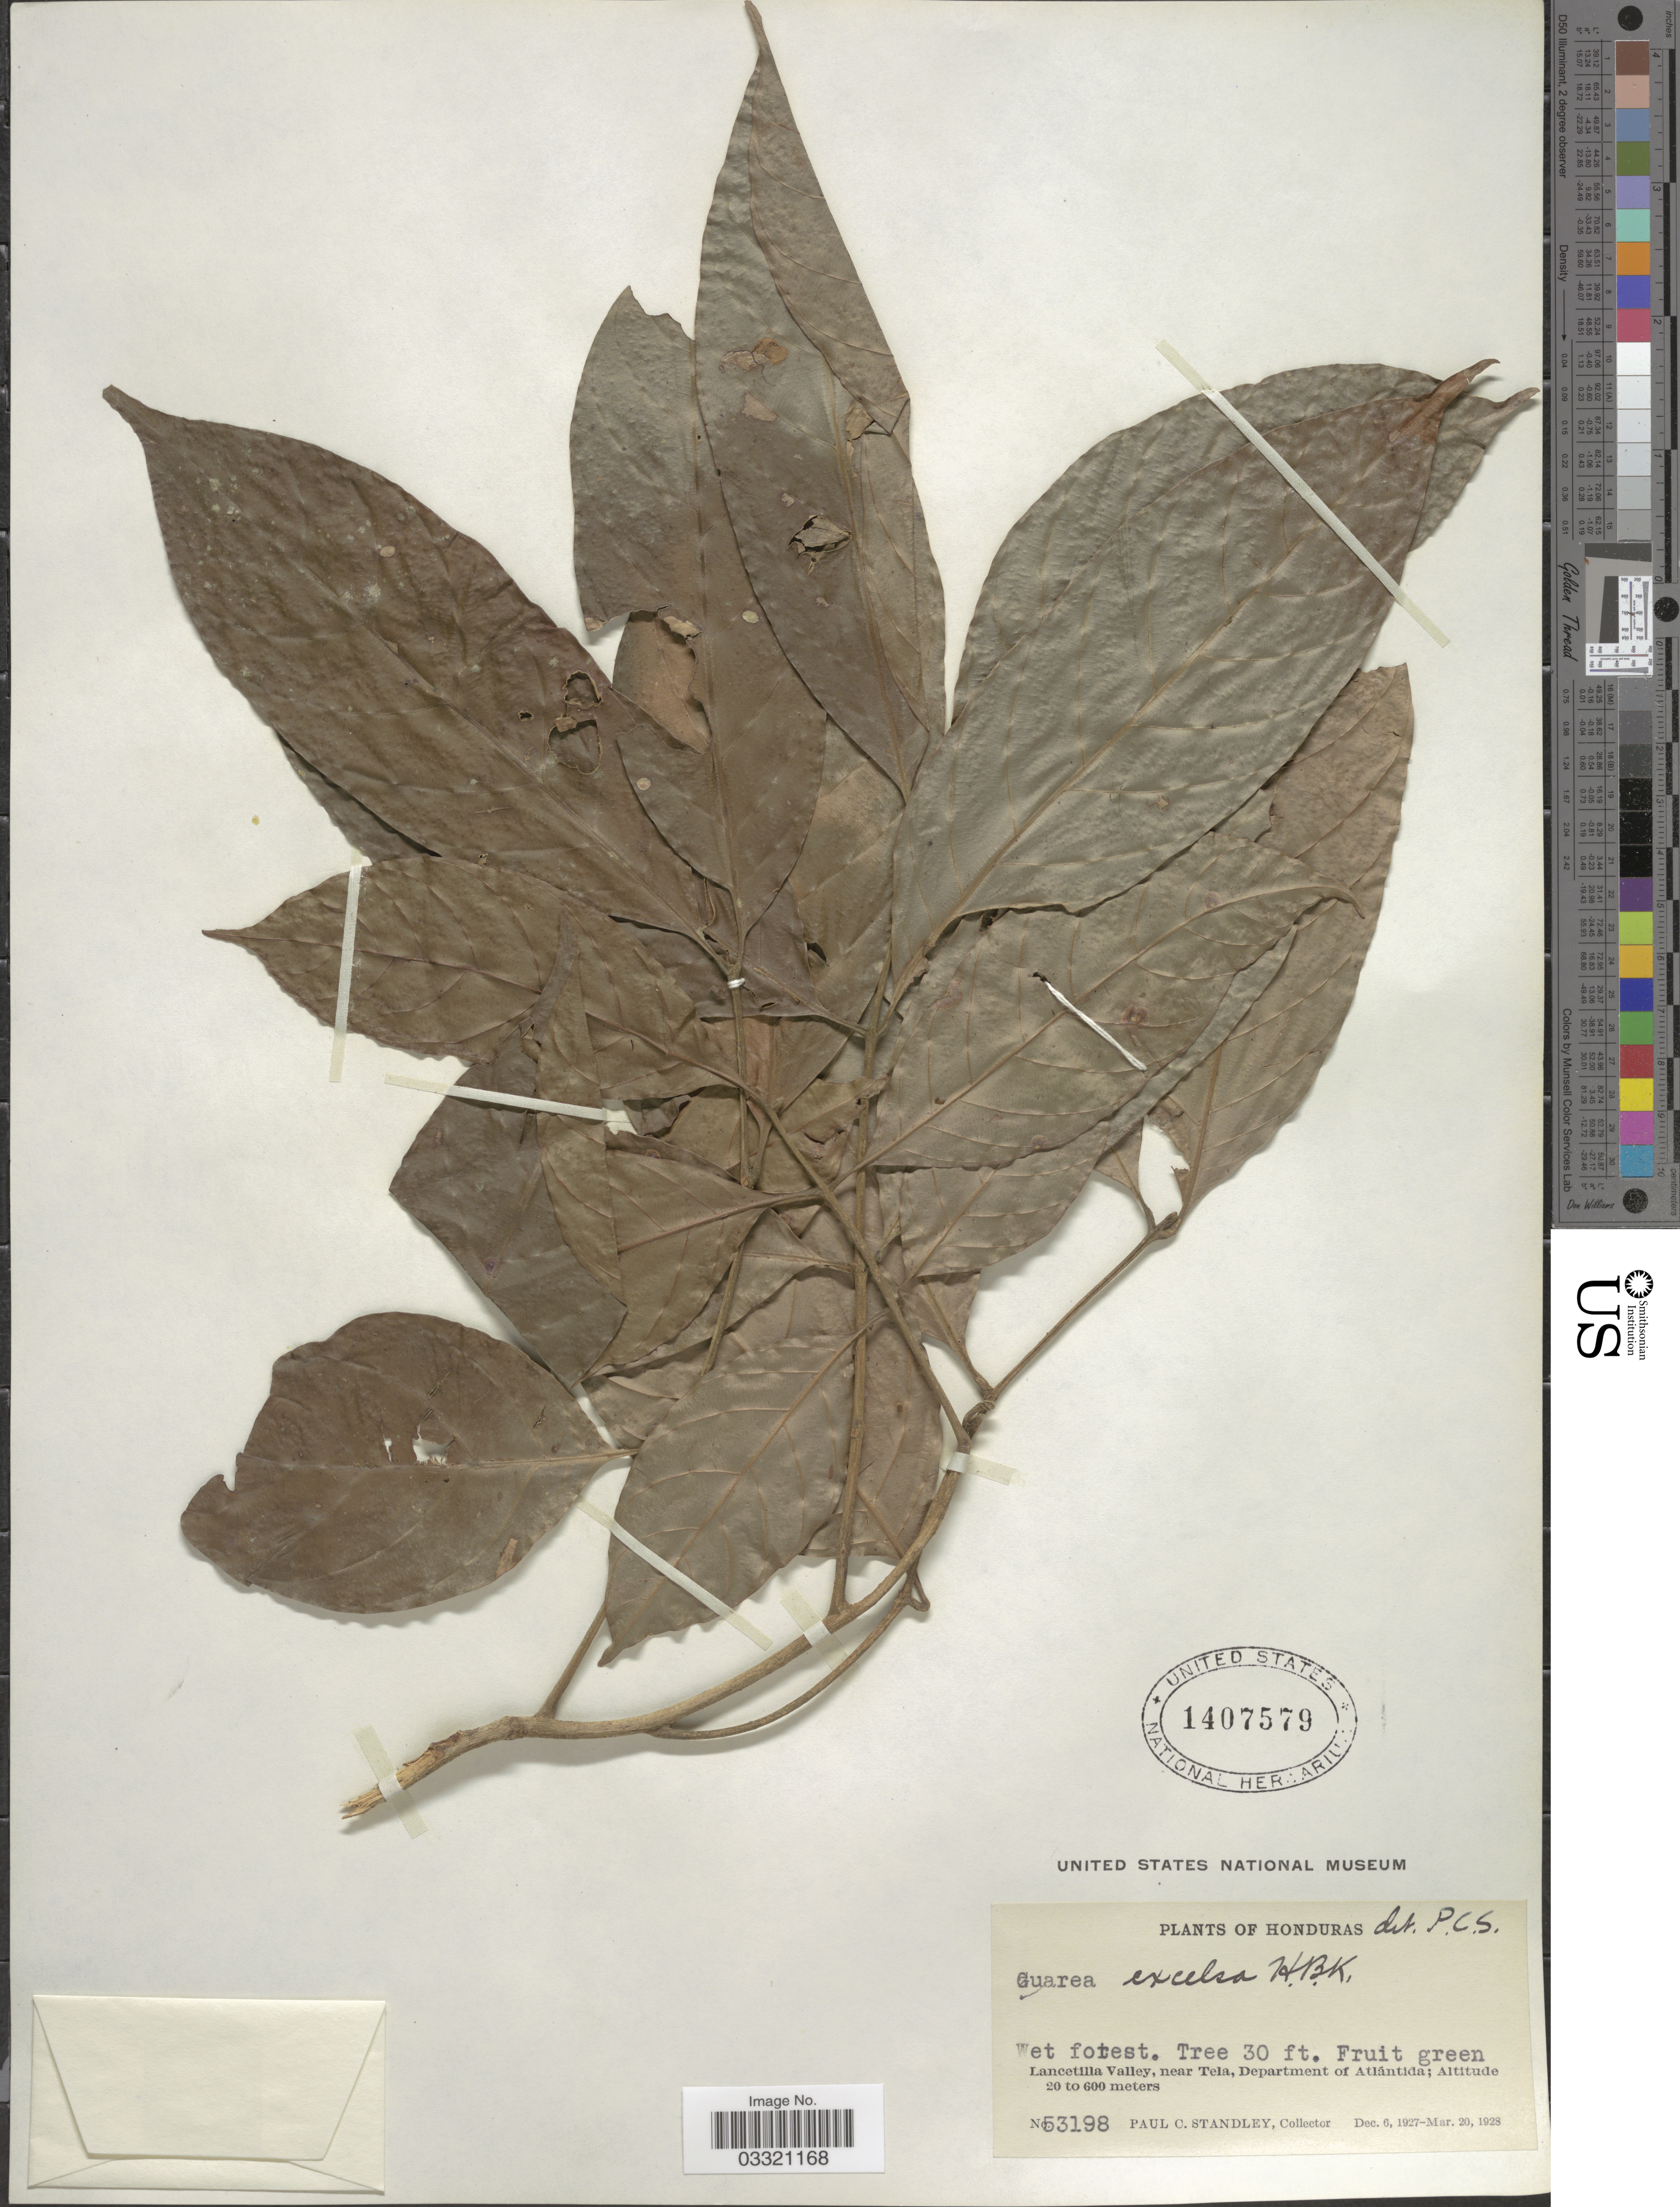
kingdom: Plantae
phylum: Tracheophyta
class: Magnoliopsida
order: Sapindales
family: Meliaceae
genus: Guarea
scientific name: Guarea excelsa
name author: Kunth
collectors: P. C. Standley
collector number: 53198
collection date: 1927-12-06/1928-03-20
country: Honduras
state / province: Atlántida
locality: Lancetilla Valley, near Tela, Department of Atlántida.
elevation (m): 20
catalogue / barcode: US 1407579